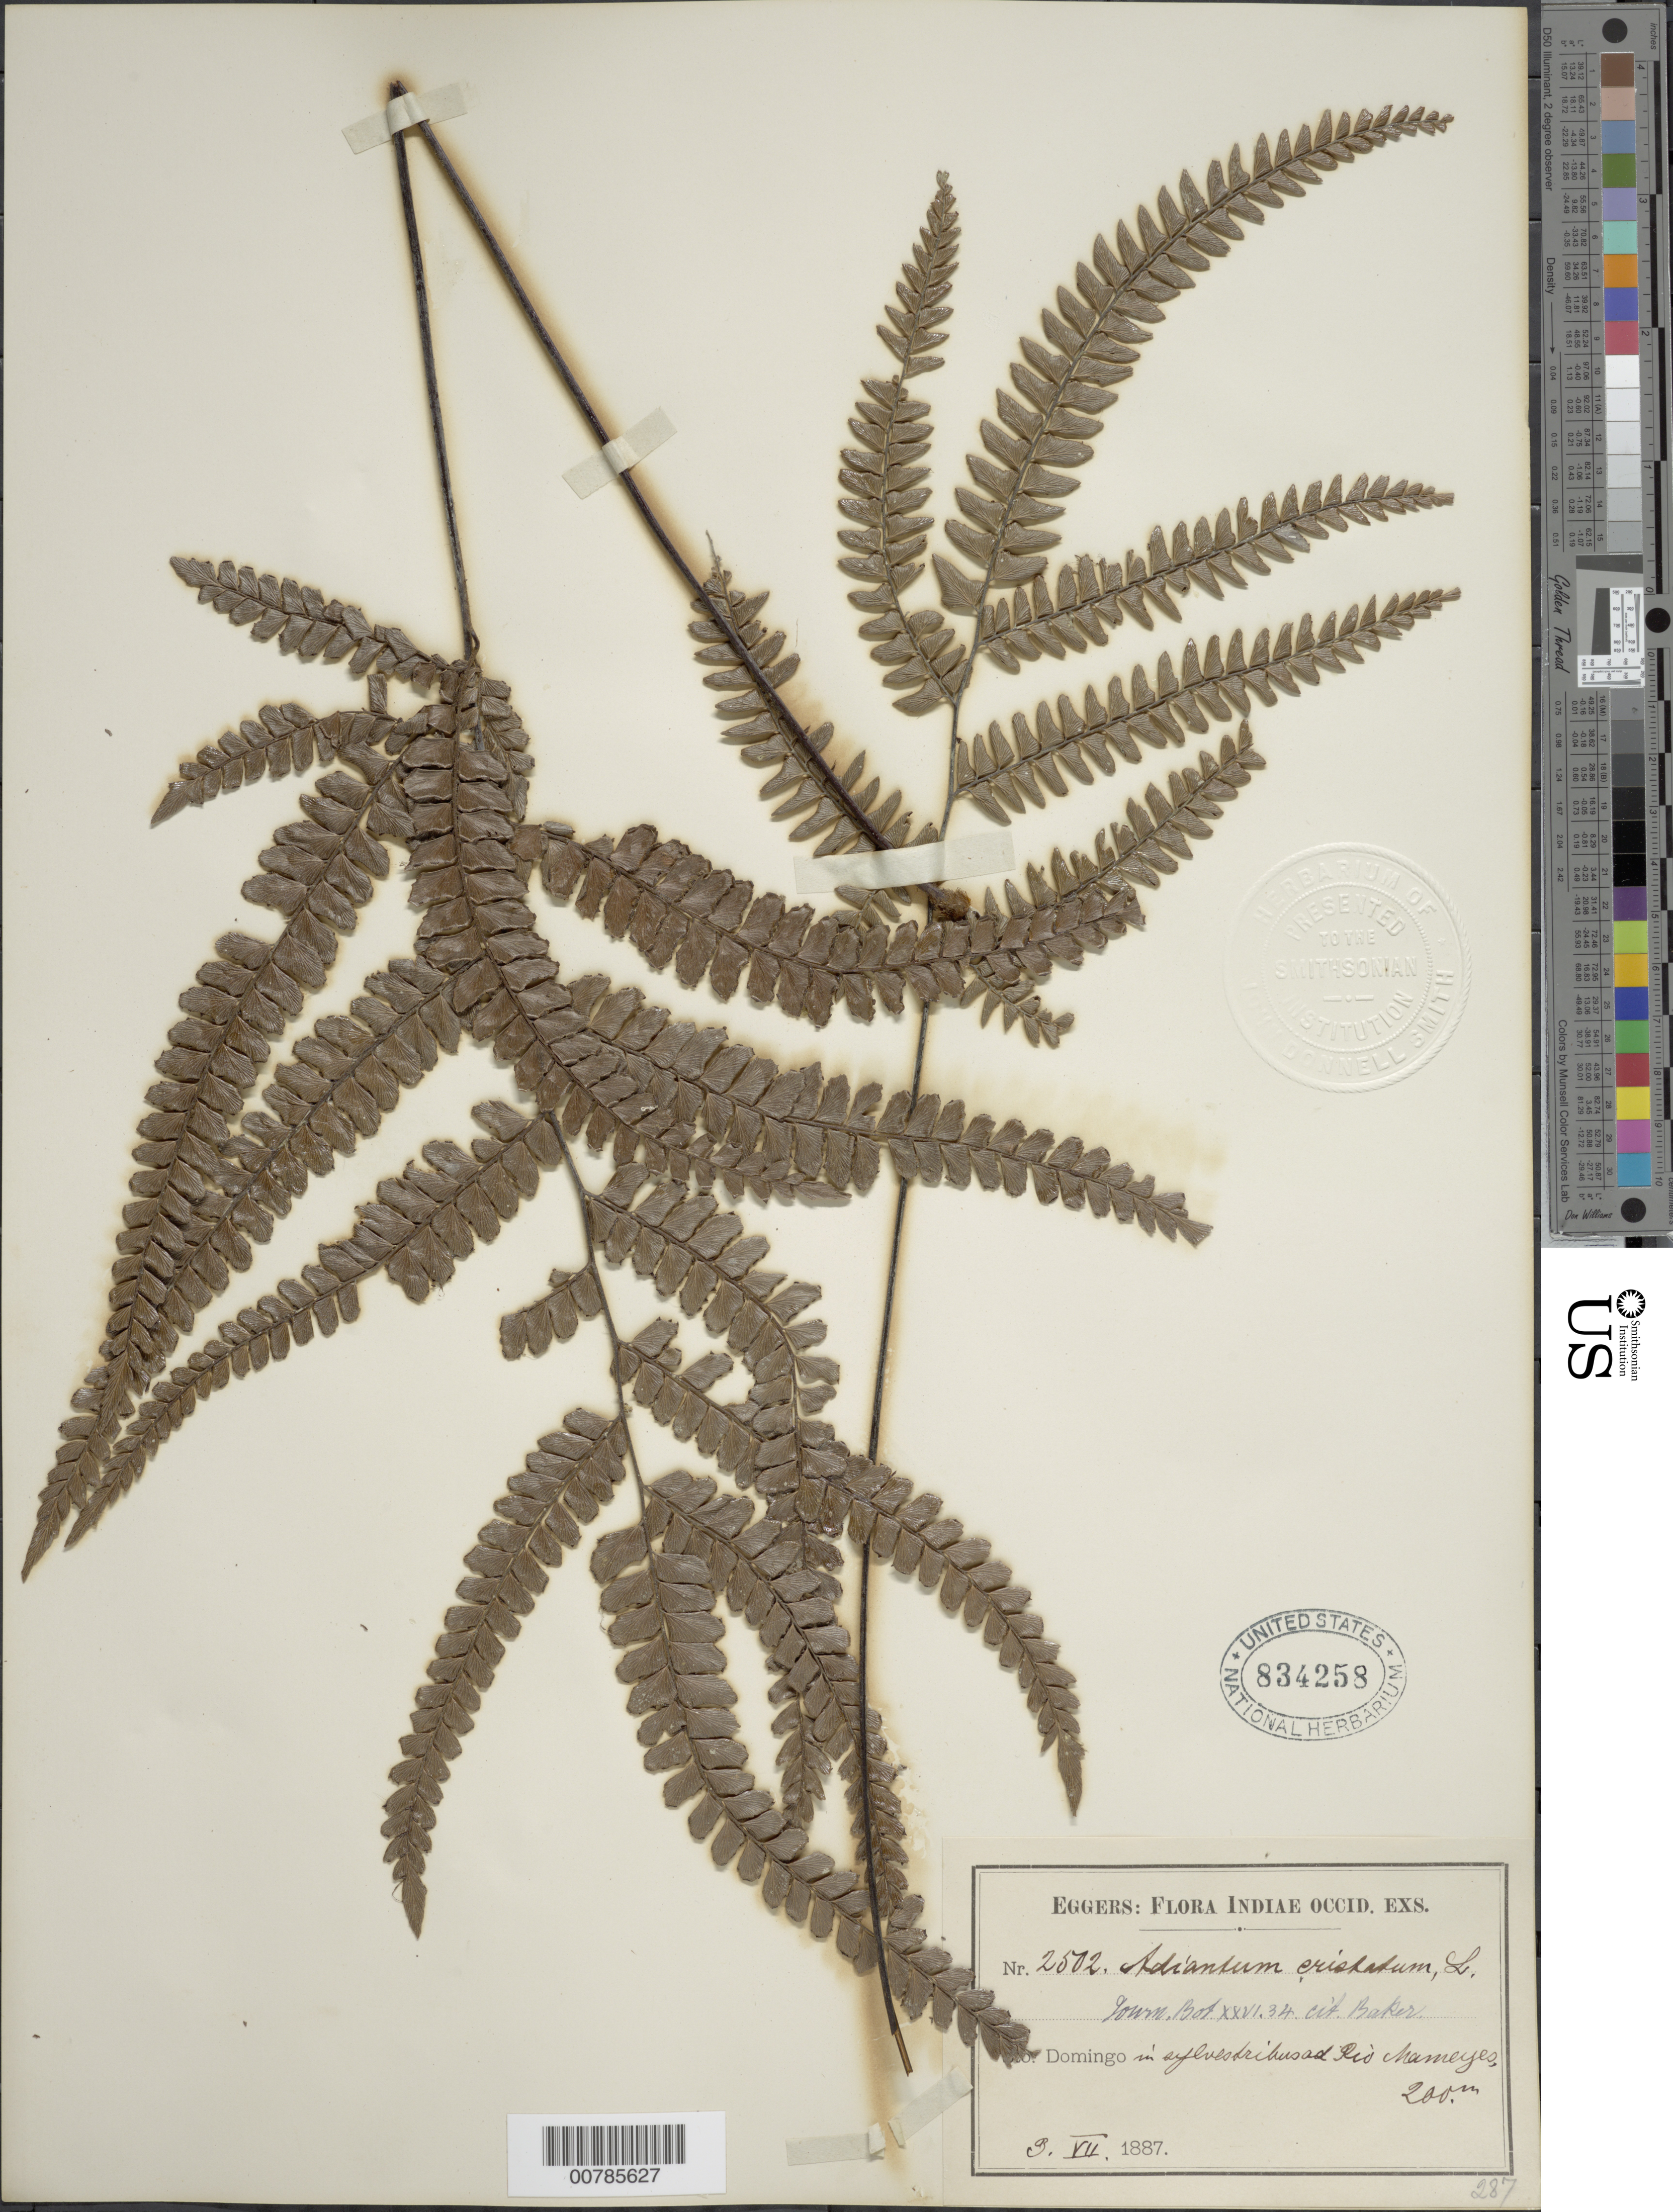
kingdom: Plantae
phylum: Tracheophyta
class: Polypodiopsida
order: Polypodiales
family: Pteridaceae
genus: Adiantum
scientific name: Adiantum pyramidale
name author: (L.) Willd.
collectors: H. F. A. von Eggers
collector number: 2502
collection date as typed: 03 Jul 1887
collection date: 1887-07-03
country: Dominican Republic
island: Hispaniola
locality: Río Mameyes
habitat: In sylvestri bussad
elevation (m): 200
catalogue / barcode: US 834258